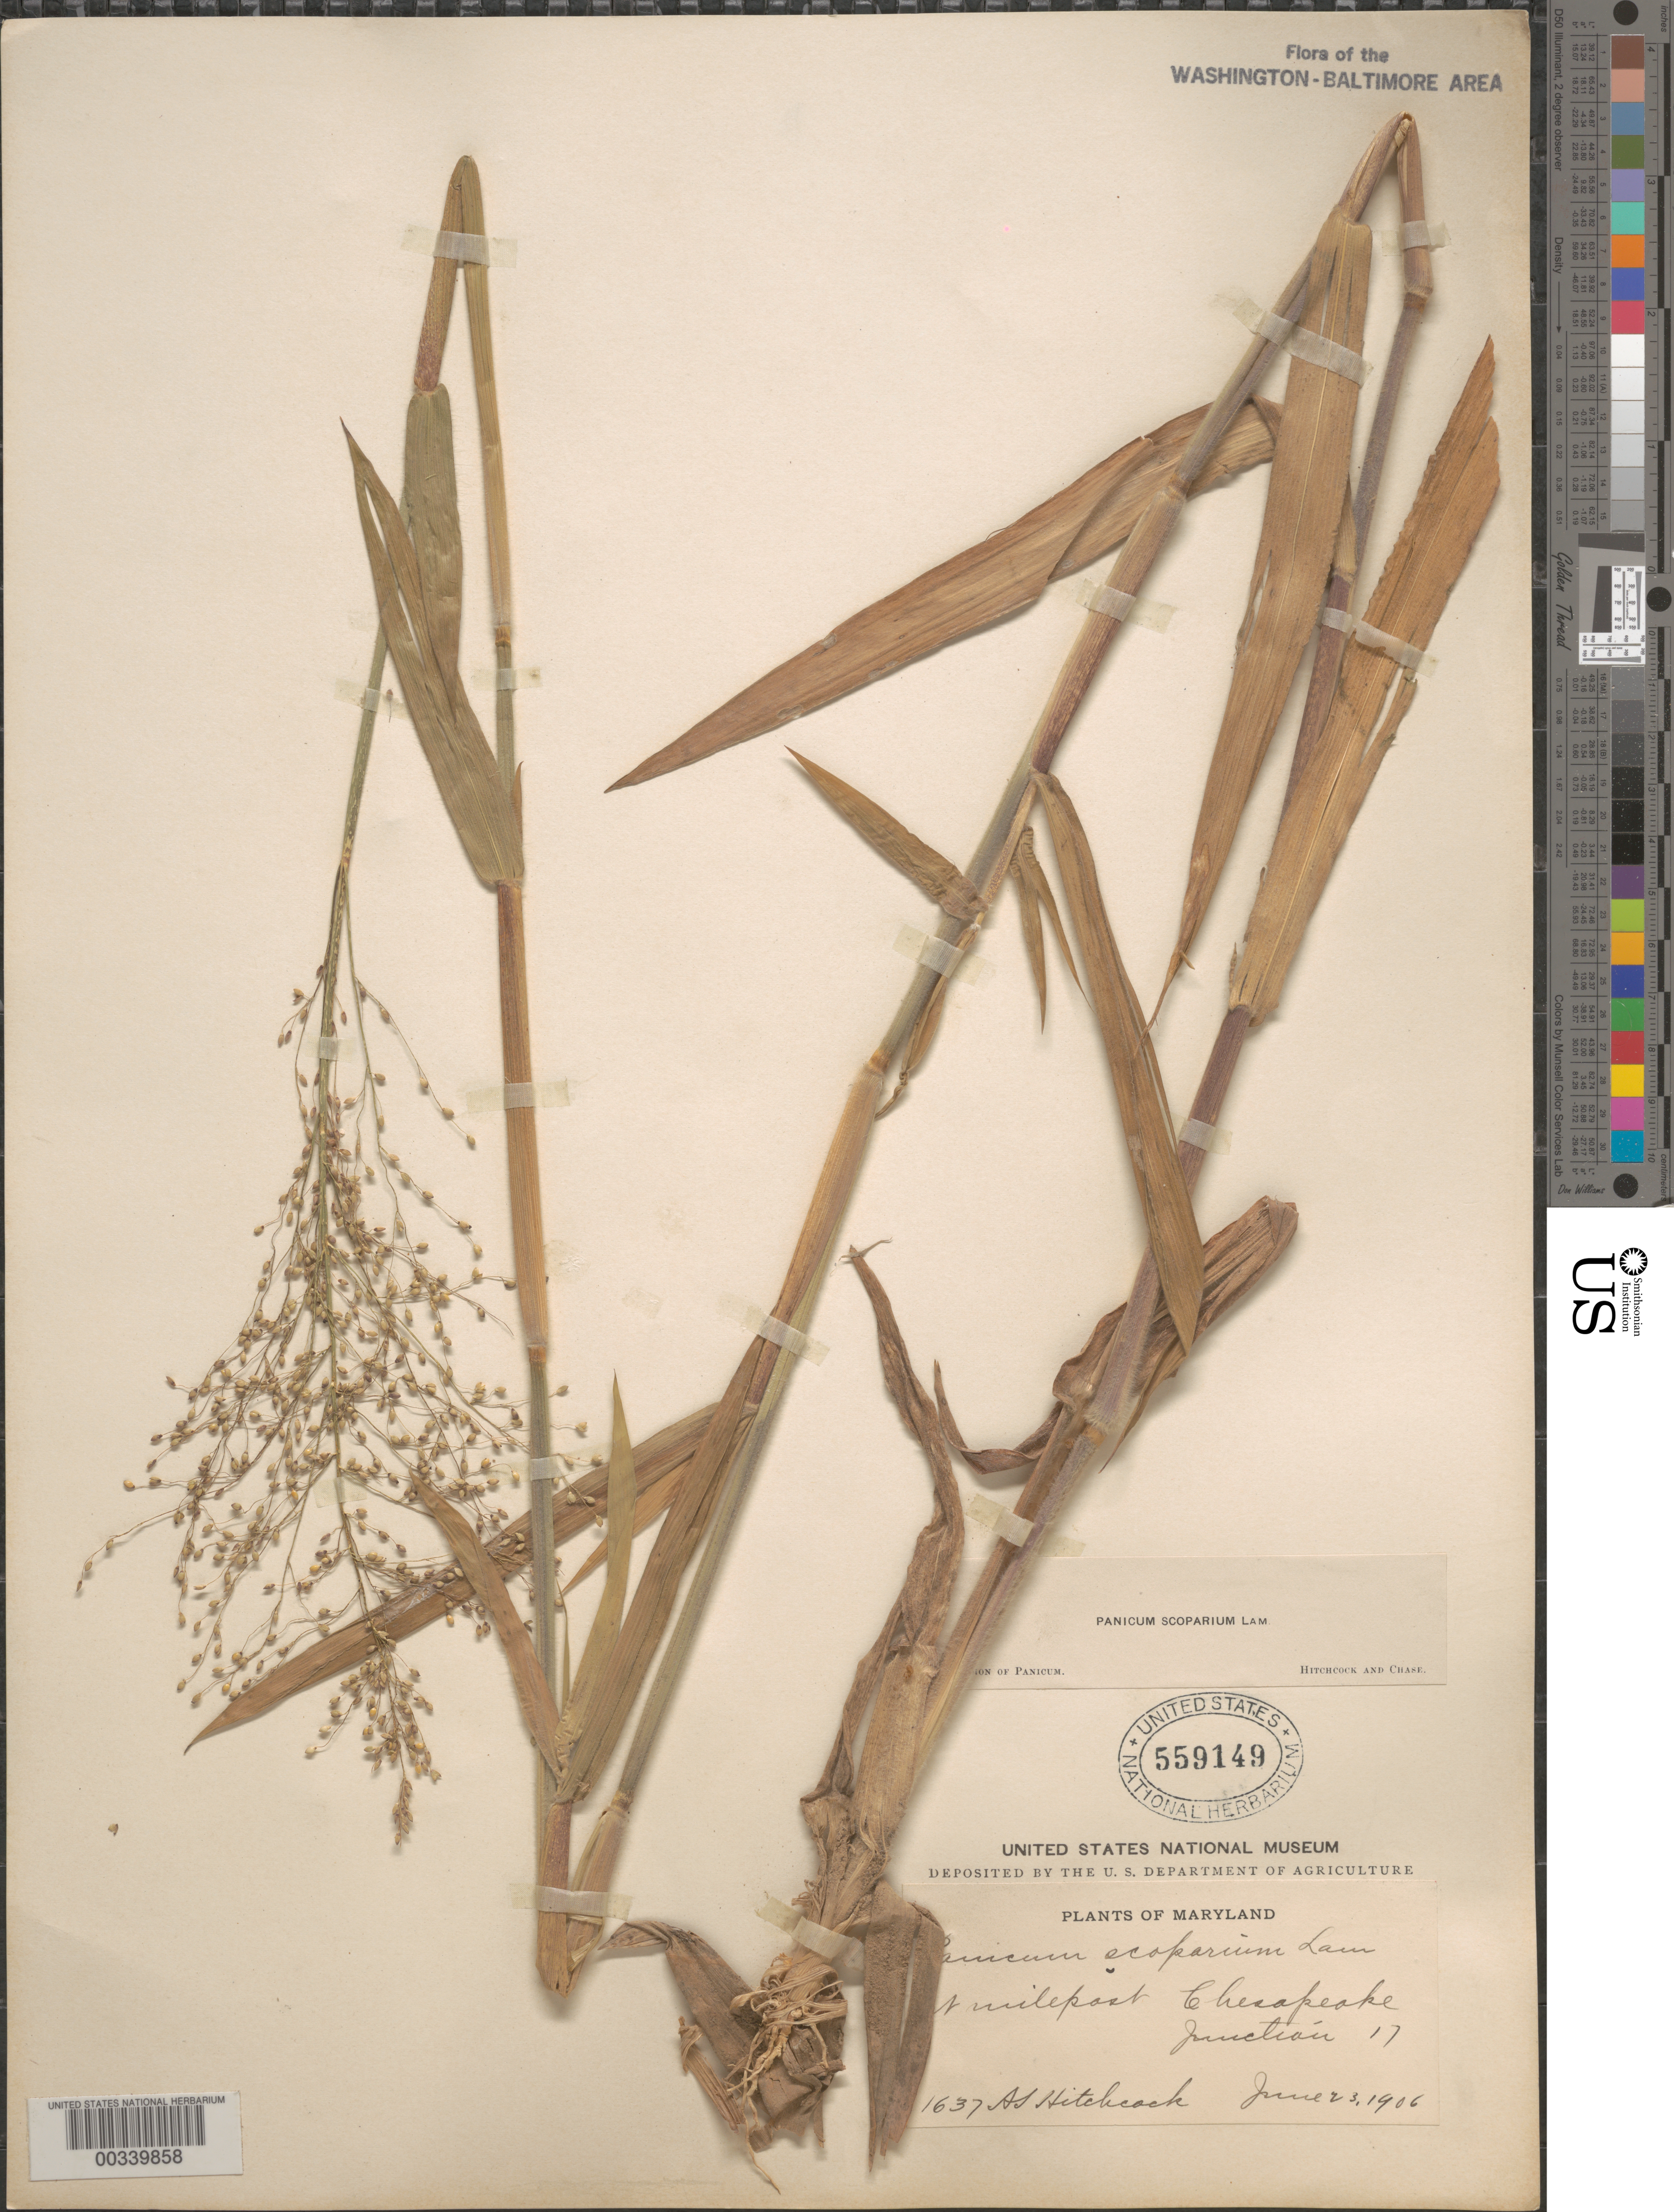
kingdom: Plantae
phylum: Tracheophyta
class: Liliopsida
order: Poales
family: Poaceae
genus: Dichanthelium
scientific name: Dichanthelium scoparium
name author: (Lam.) Gould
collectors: A. S. Hitchcock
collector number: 1637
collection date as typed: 23 Jun 1906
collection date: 1906-06-23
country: United States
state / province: Maryland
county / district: Prince George's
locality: Chesapeake Junction 17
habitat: At milepost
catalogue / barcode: US 559149